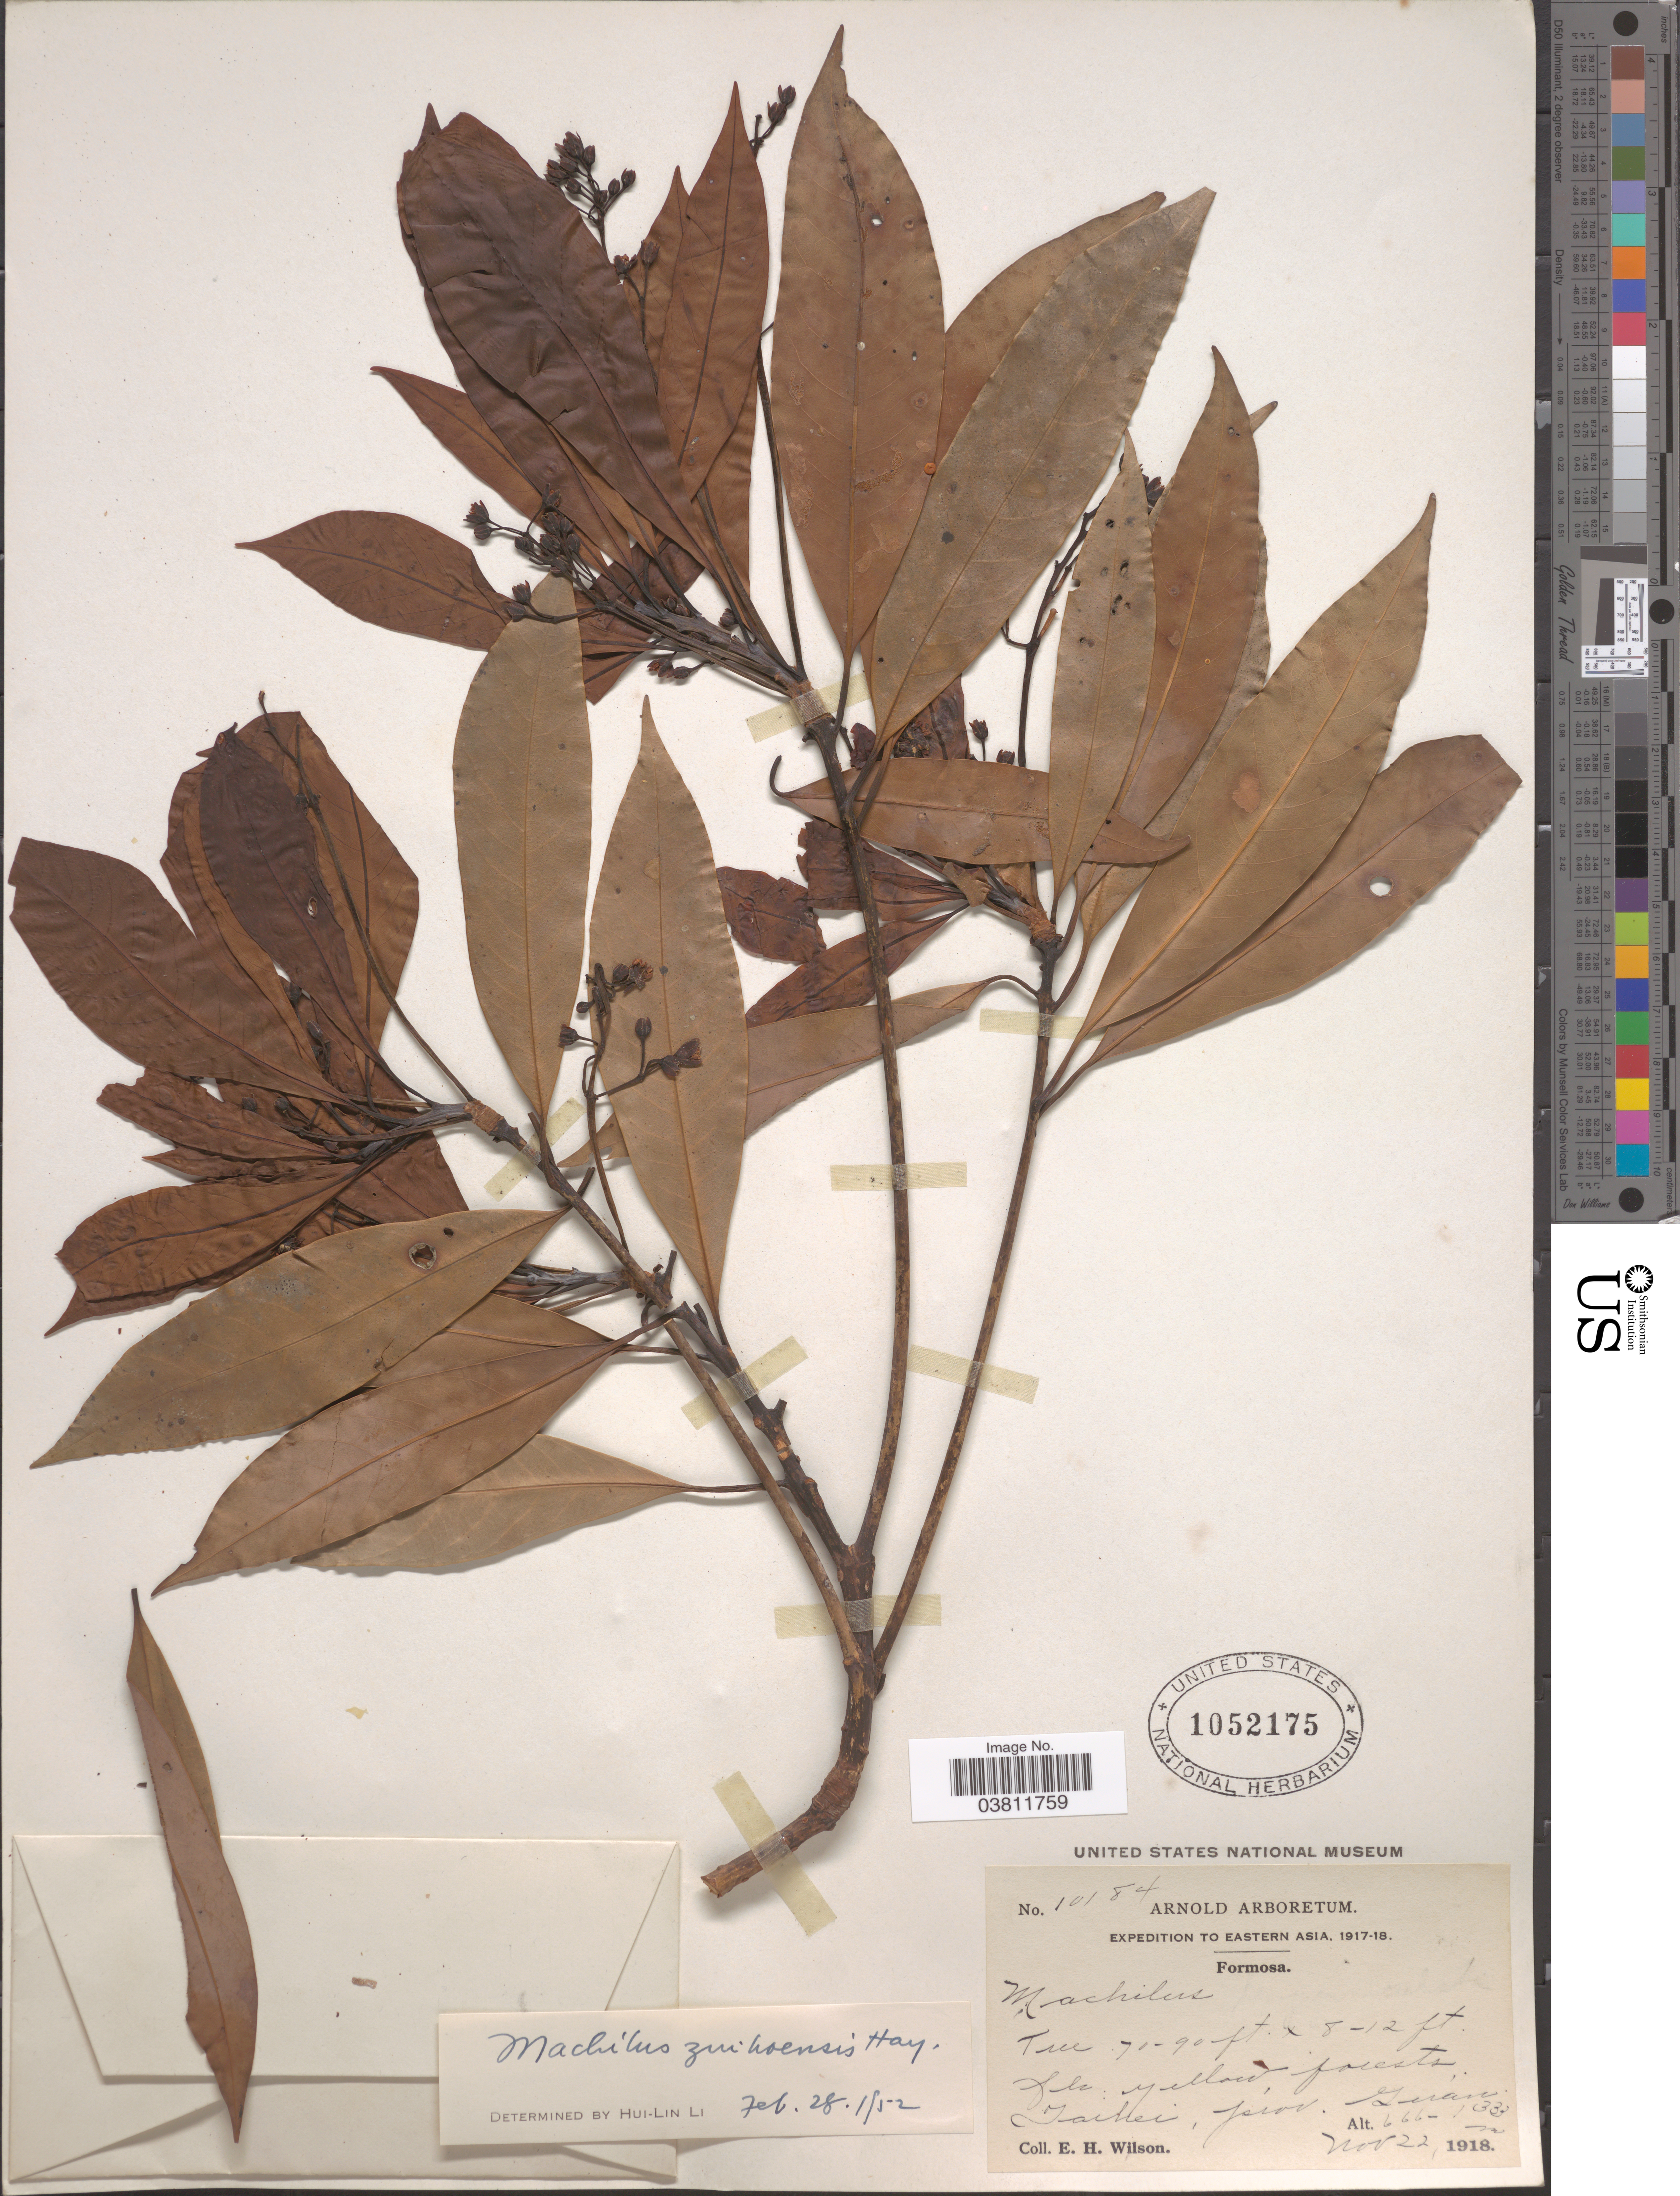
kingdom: Plantae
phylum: Tracheophyta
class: Magnoliopsida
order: Laurales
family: Lauraceae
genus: Machilus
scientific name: Machilus yunnanensis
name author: Lecomte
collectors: E. Wilson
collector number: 10184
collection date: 1918-11-22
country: Taiwan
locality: Eastern Asia. Formosa. Taihei, prov. Giran.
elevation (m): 666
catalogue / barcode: US 1052175